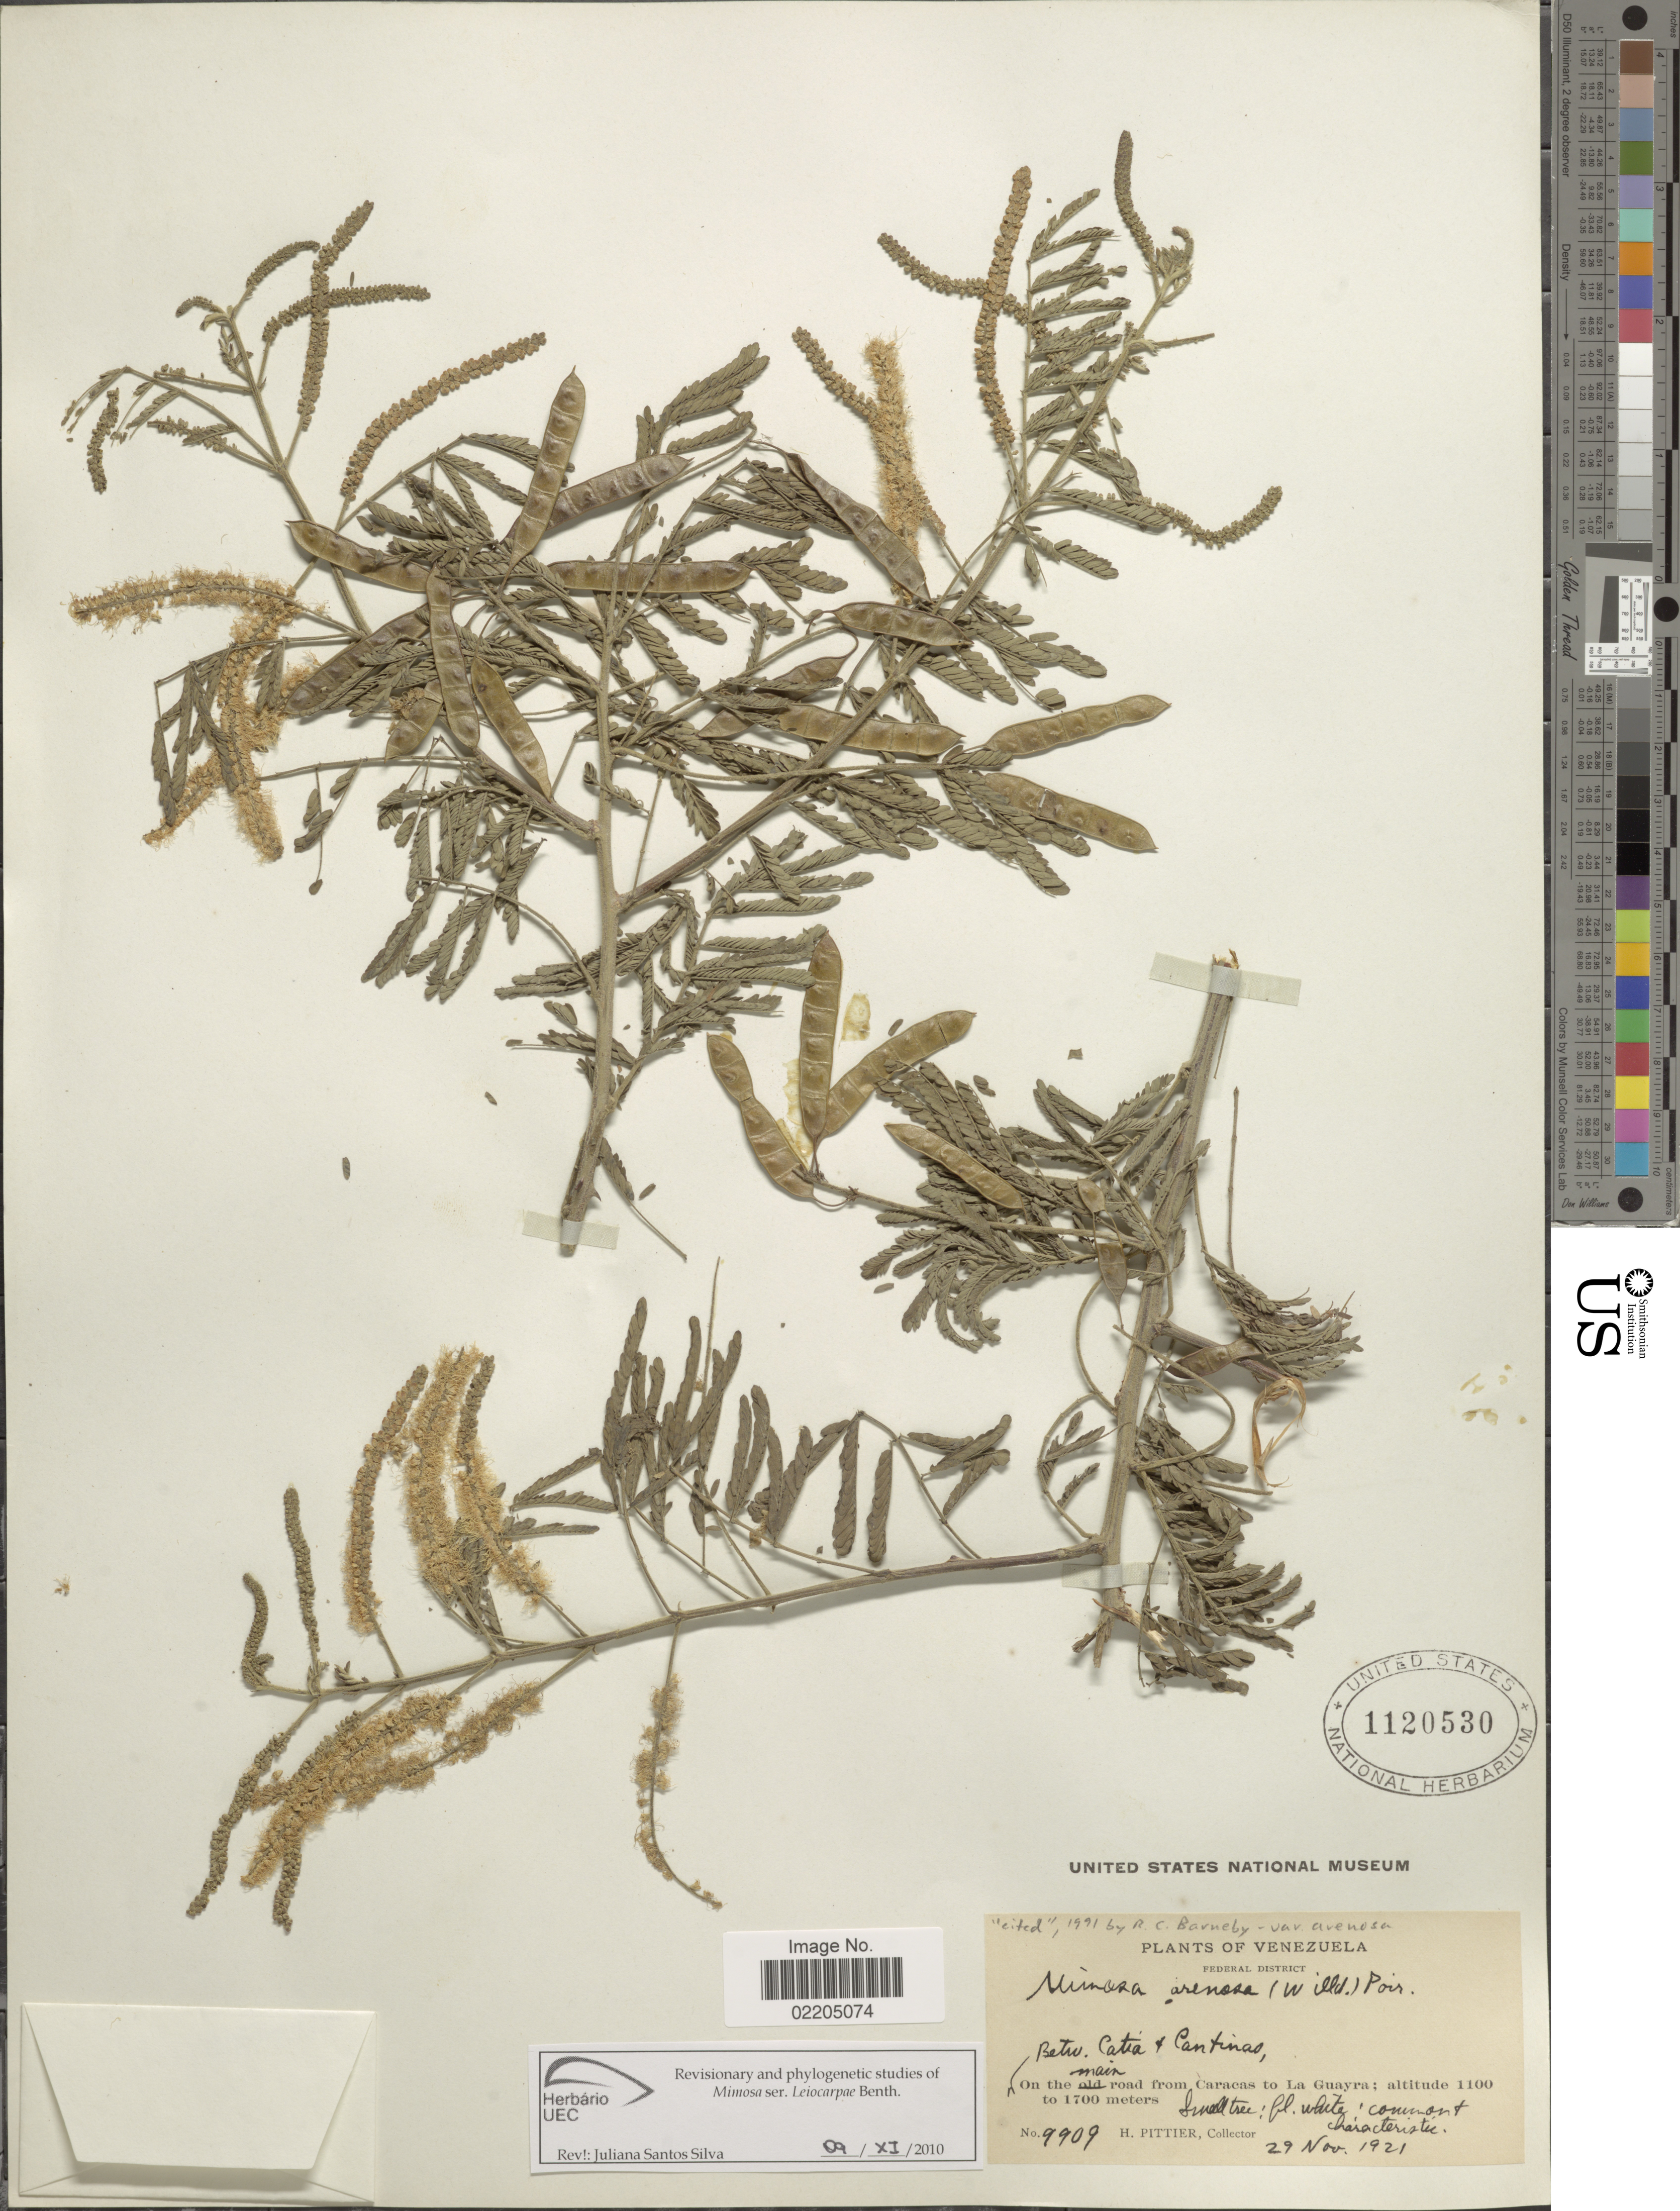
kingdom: Plantae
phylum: Tracheophyta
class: Magnoliopsida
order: Fabales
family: Fabaceae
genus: Mimosa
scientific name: Mimosa arenosa var. arenosa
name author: (Willd.) Poir.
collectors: H. F. Pittier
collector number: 9909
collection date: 1921-11-29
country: Venezuela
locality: Federal District, On the main road from Caracas to La Guayra, Betwwen Catia y Cantinas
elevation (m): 1100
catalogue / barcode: US 1120530